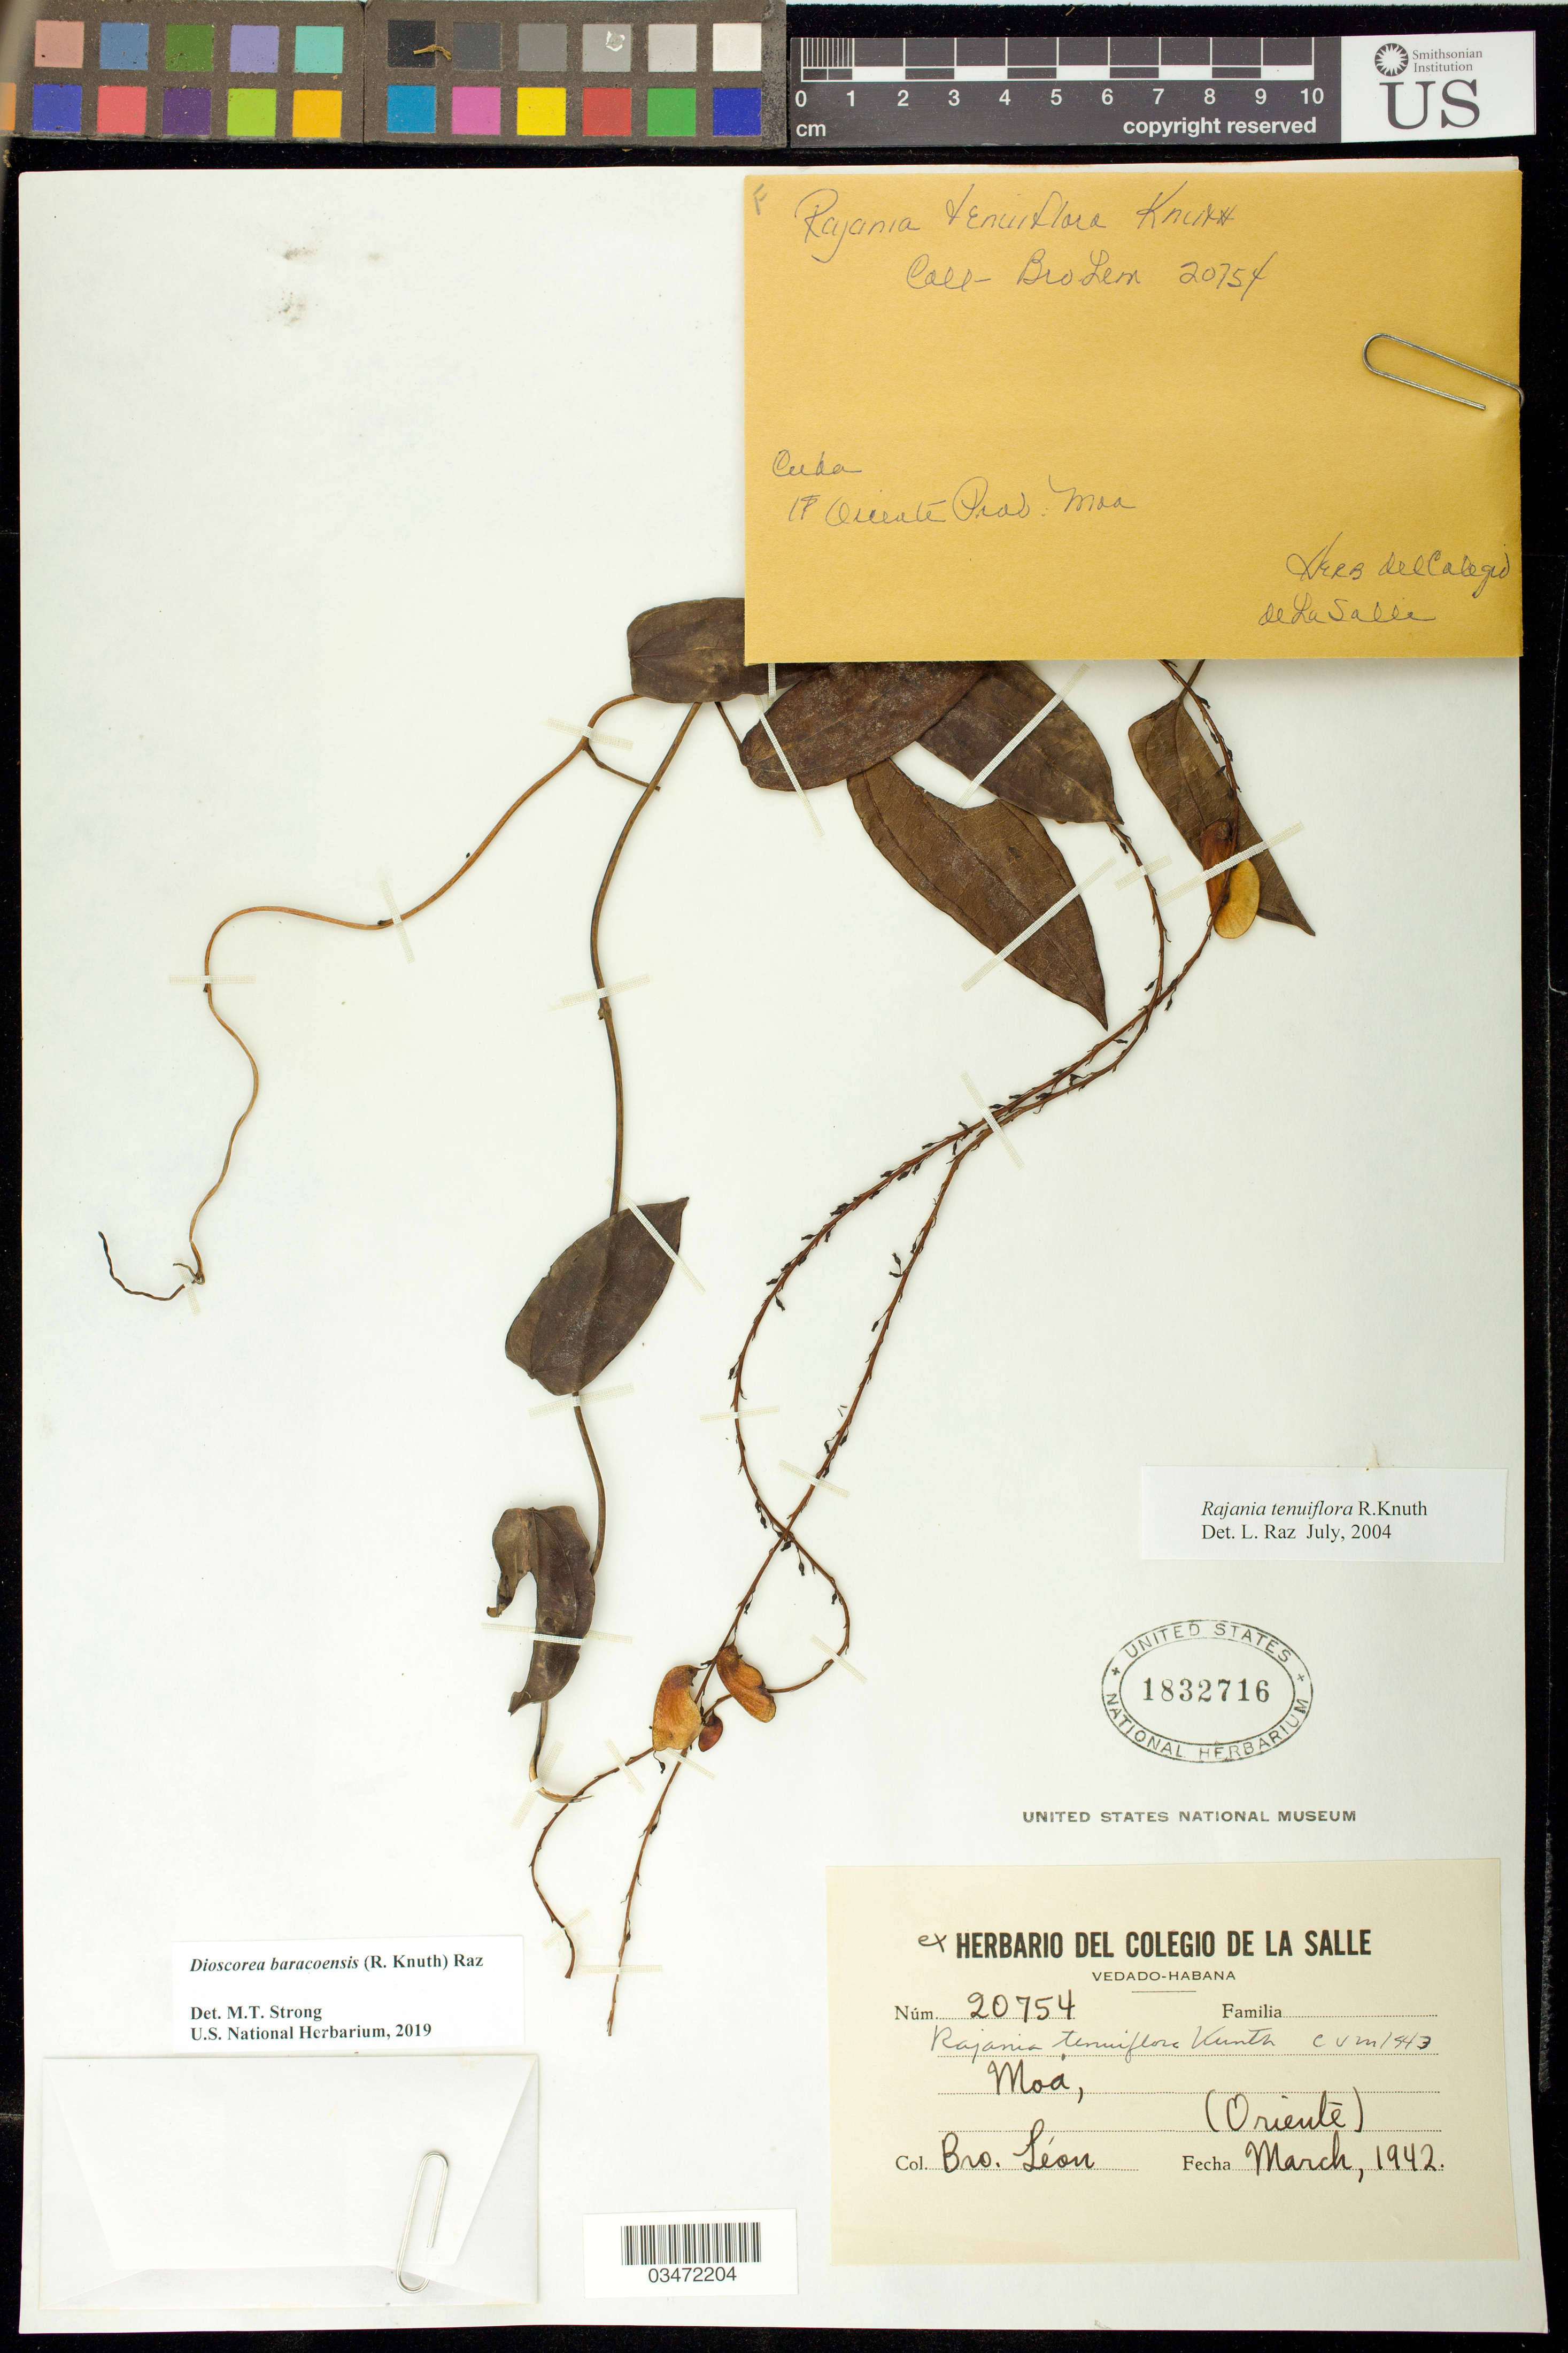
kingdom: Plantae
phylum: Tracheophyta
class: Liliopsida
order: Dioscoreales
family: Dioscoreaceae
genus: Dioscorea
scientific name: Dioscorea baracoensis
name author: (R. Knuth) Raz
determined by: Strong, M. T., (US), Smithsonian Institution - National Museum of Natural History (UNITED STATES)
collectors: Bro. León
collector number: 20754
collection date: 1942-03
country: Cuba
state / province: Holguín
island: Cuba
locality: Oriente [Holguín]. Moa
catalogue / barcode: US 1832716